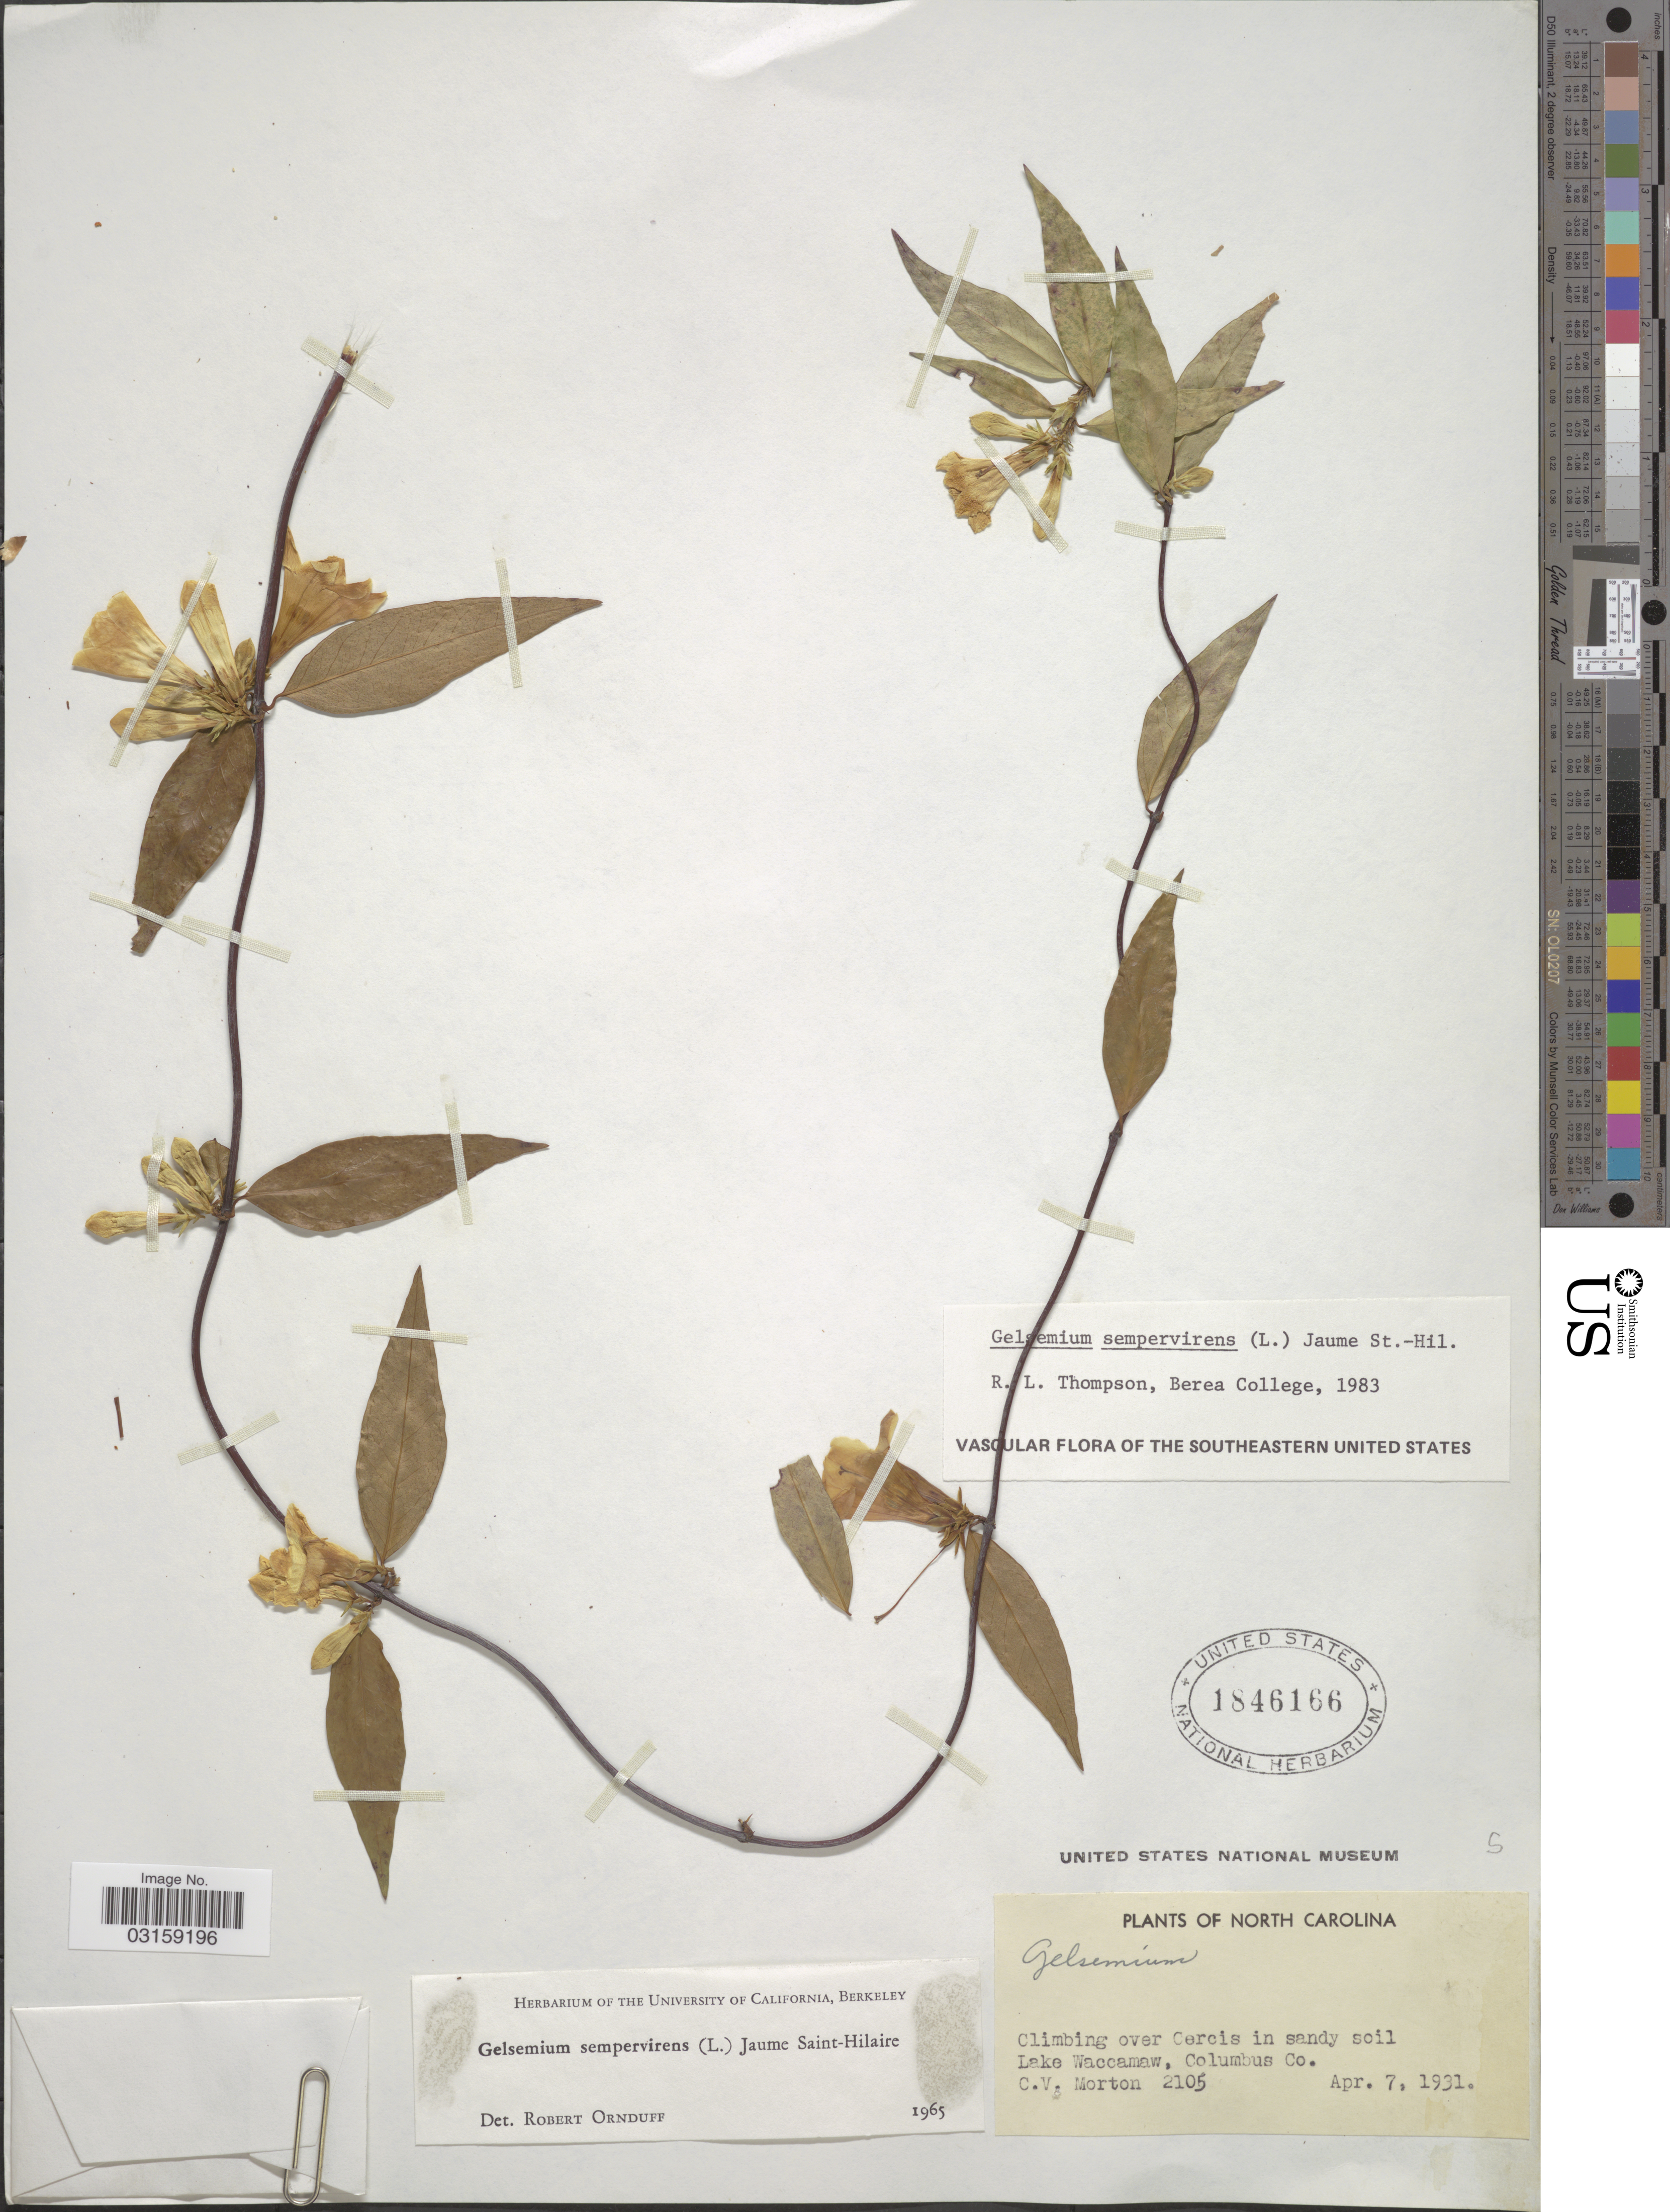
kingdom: Plantae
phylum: Tracheophyta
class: Magnoliopsida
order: Gentianales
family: Gelsemiaceae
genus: Gelsemium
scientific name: Gelsemium sempervirens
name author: (L.) J. St.-Hil.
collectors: C. V. Morton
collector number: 2105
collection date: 1931-04-07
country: United States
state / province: North Carolina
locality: Lake Waccamaw, Columbus Co.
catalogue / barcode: US 1846166